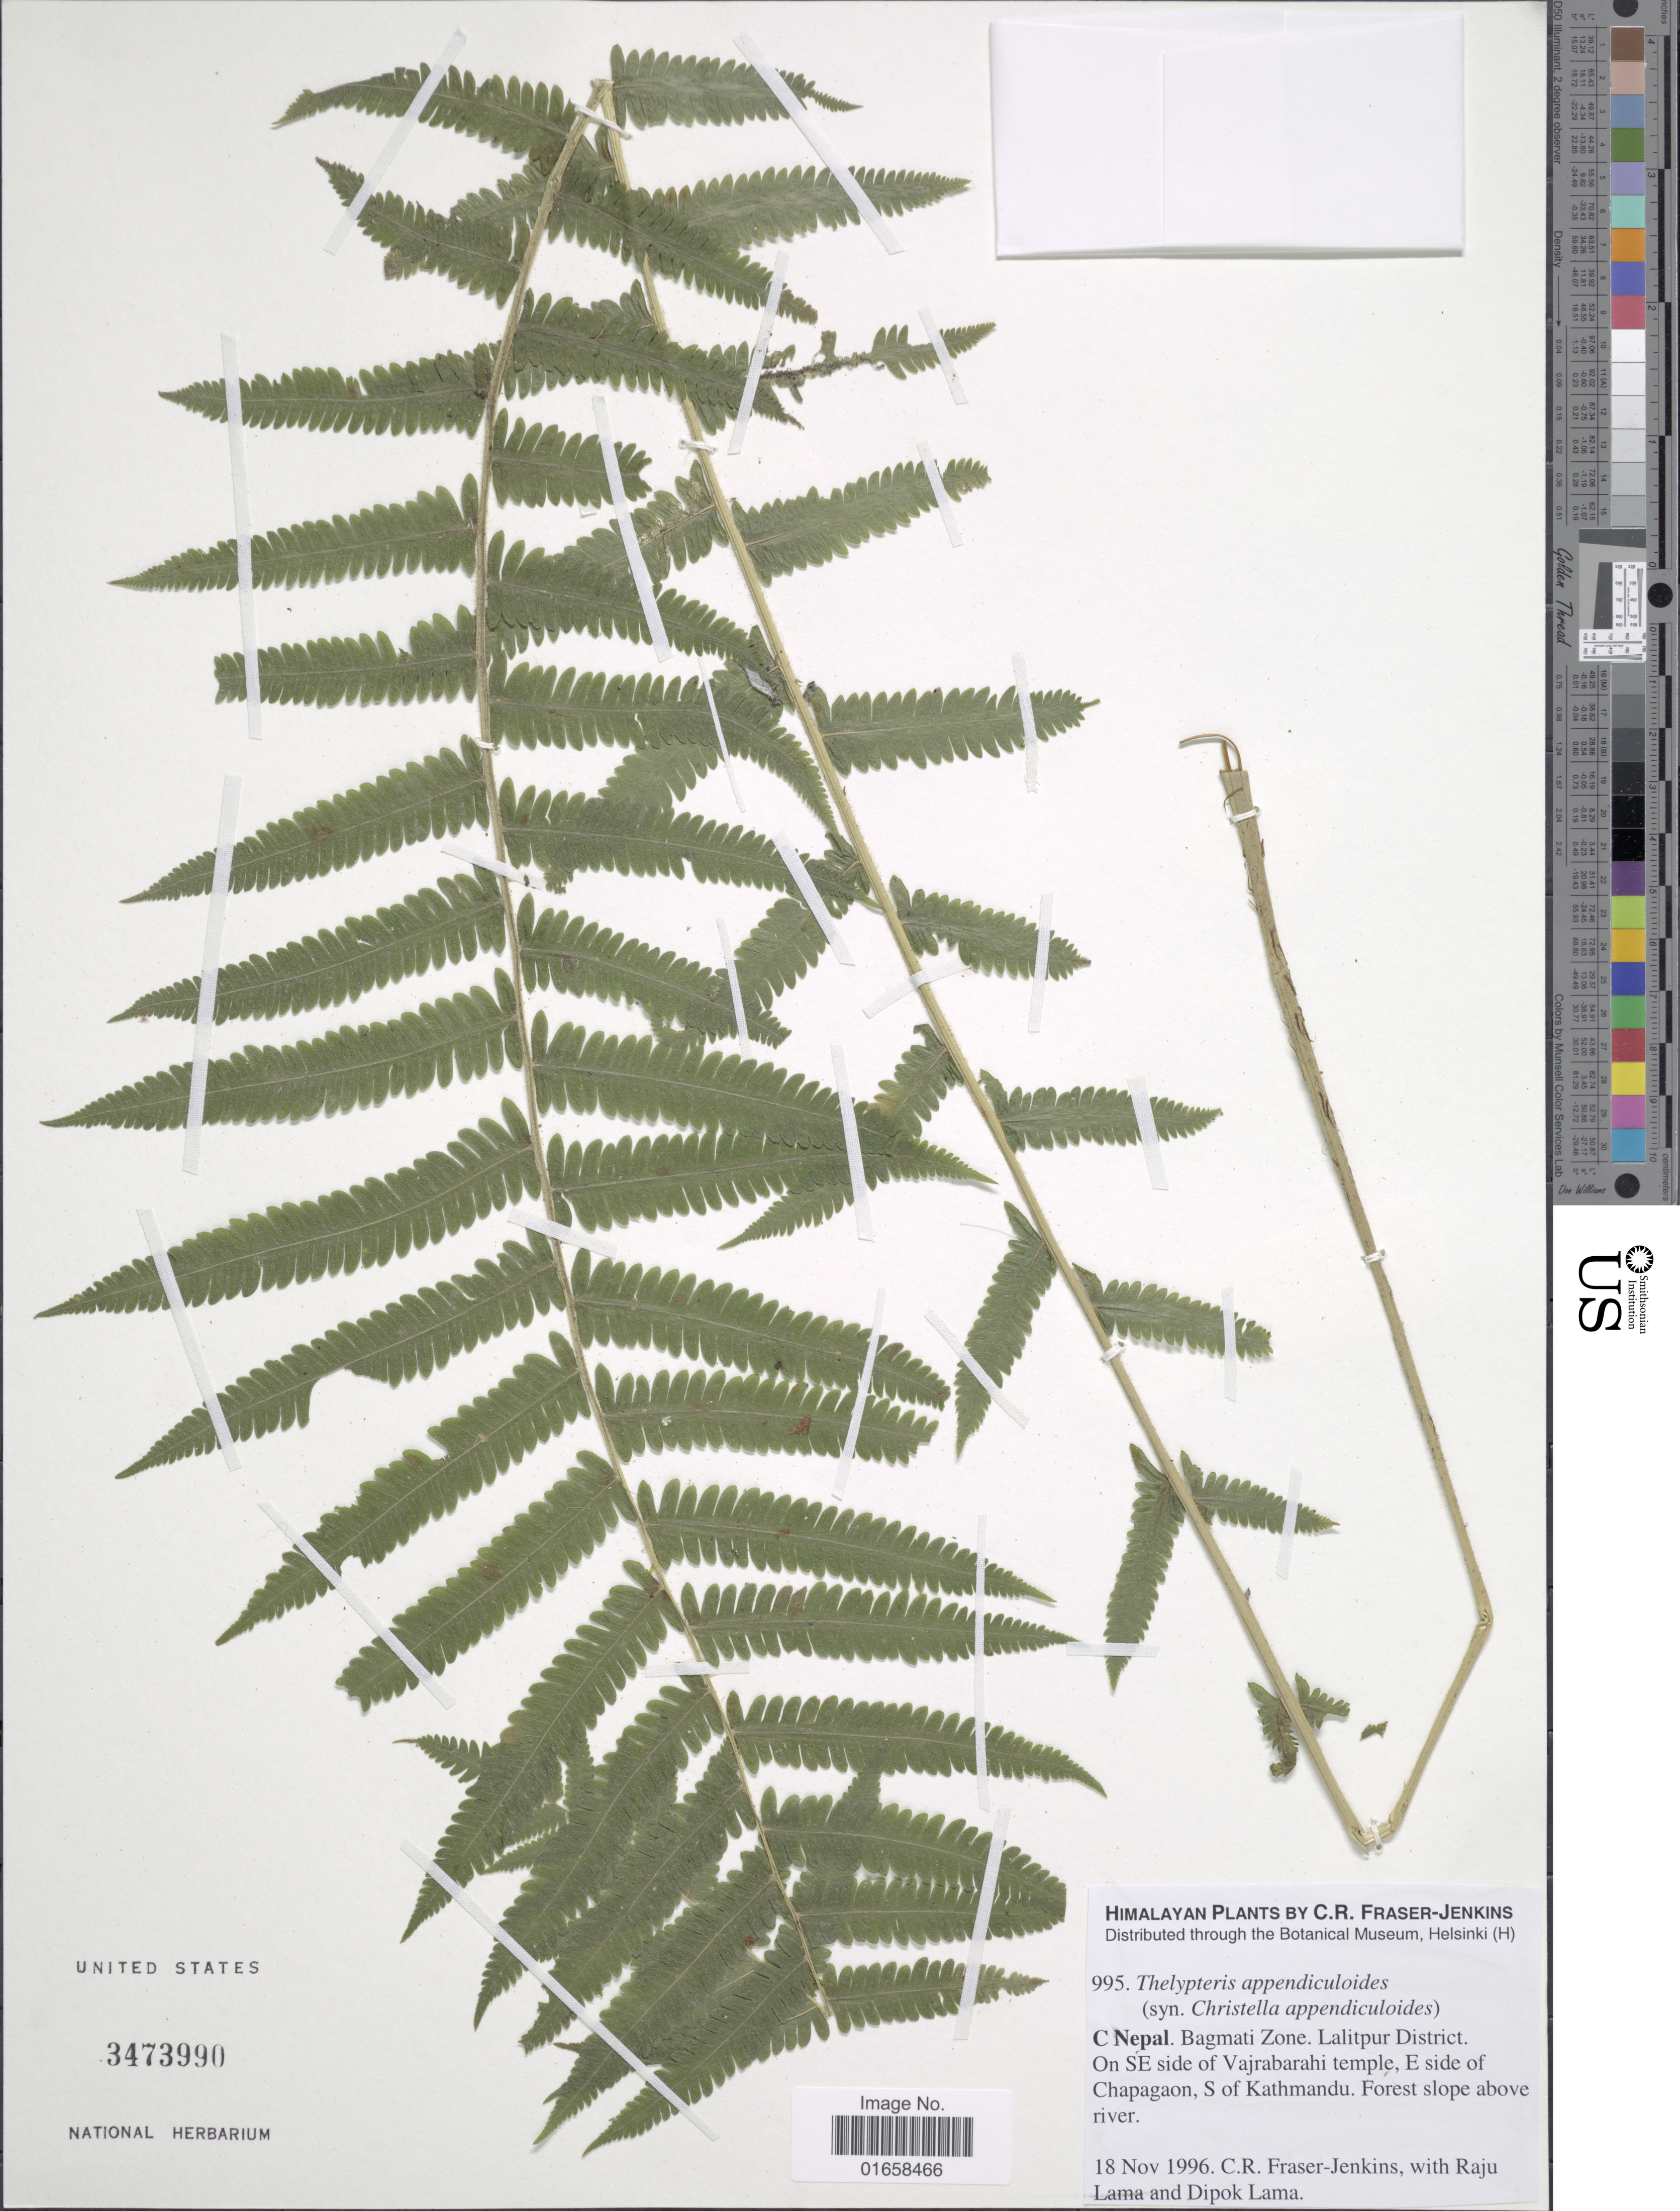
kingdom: Plantae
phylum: Tracheophyta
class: Polypodiopsida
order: Polypodiales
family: Thelypteridaceae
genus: Christella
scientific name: Christella appendicula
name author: (C. Presl) Holttum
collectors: C. R. Fraser-Jenkins, R. Lama & D. Lama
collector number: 995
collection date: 1996-11-18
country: Nepal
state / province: Bagmati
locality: C. Nepal. Bagmati Zone. Lalitpur District. On Se side of Vajrabarahi temple, E side of Chapagaon., S of Kathmandu. Himalayan Plants.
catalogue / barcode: US 3473990